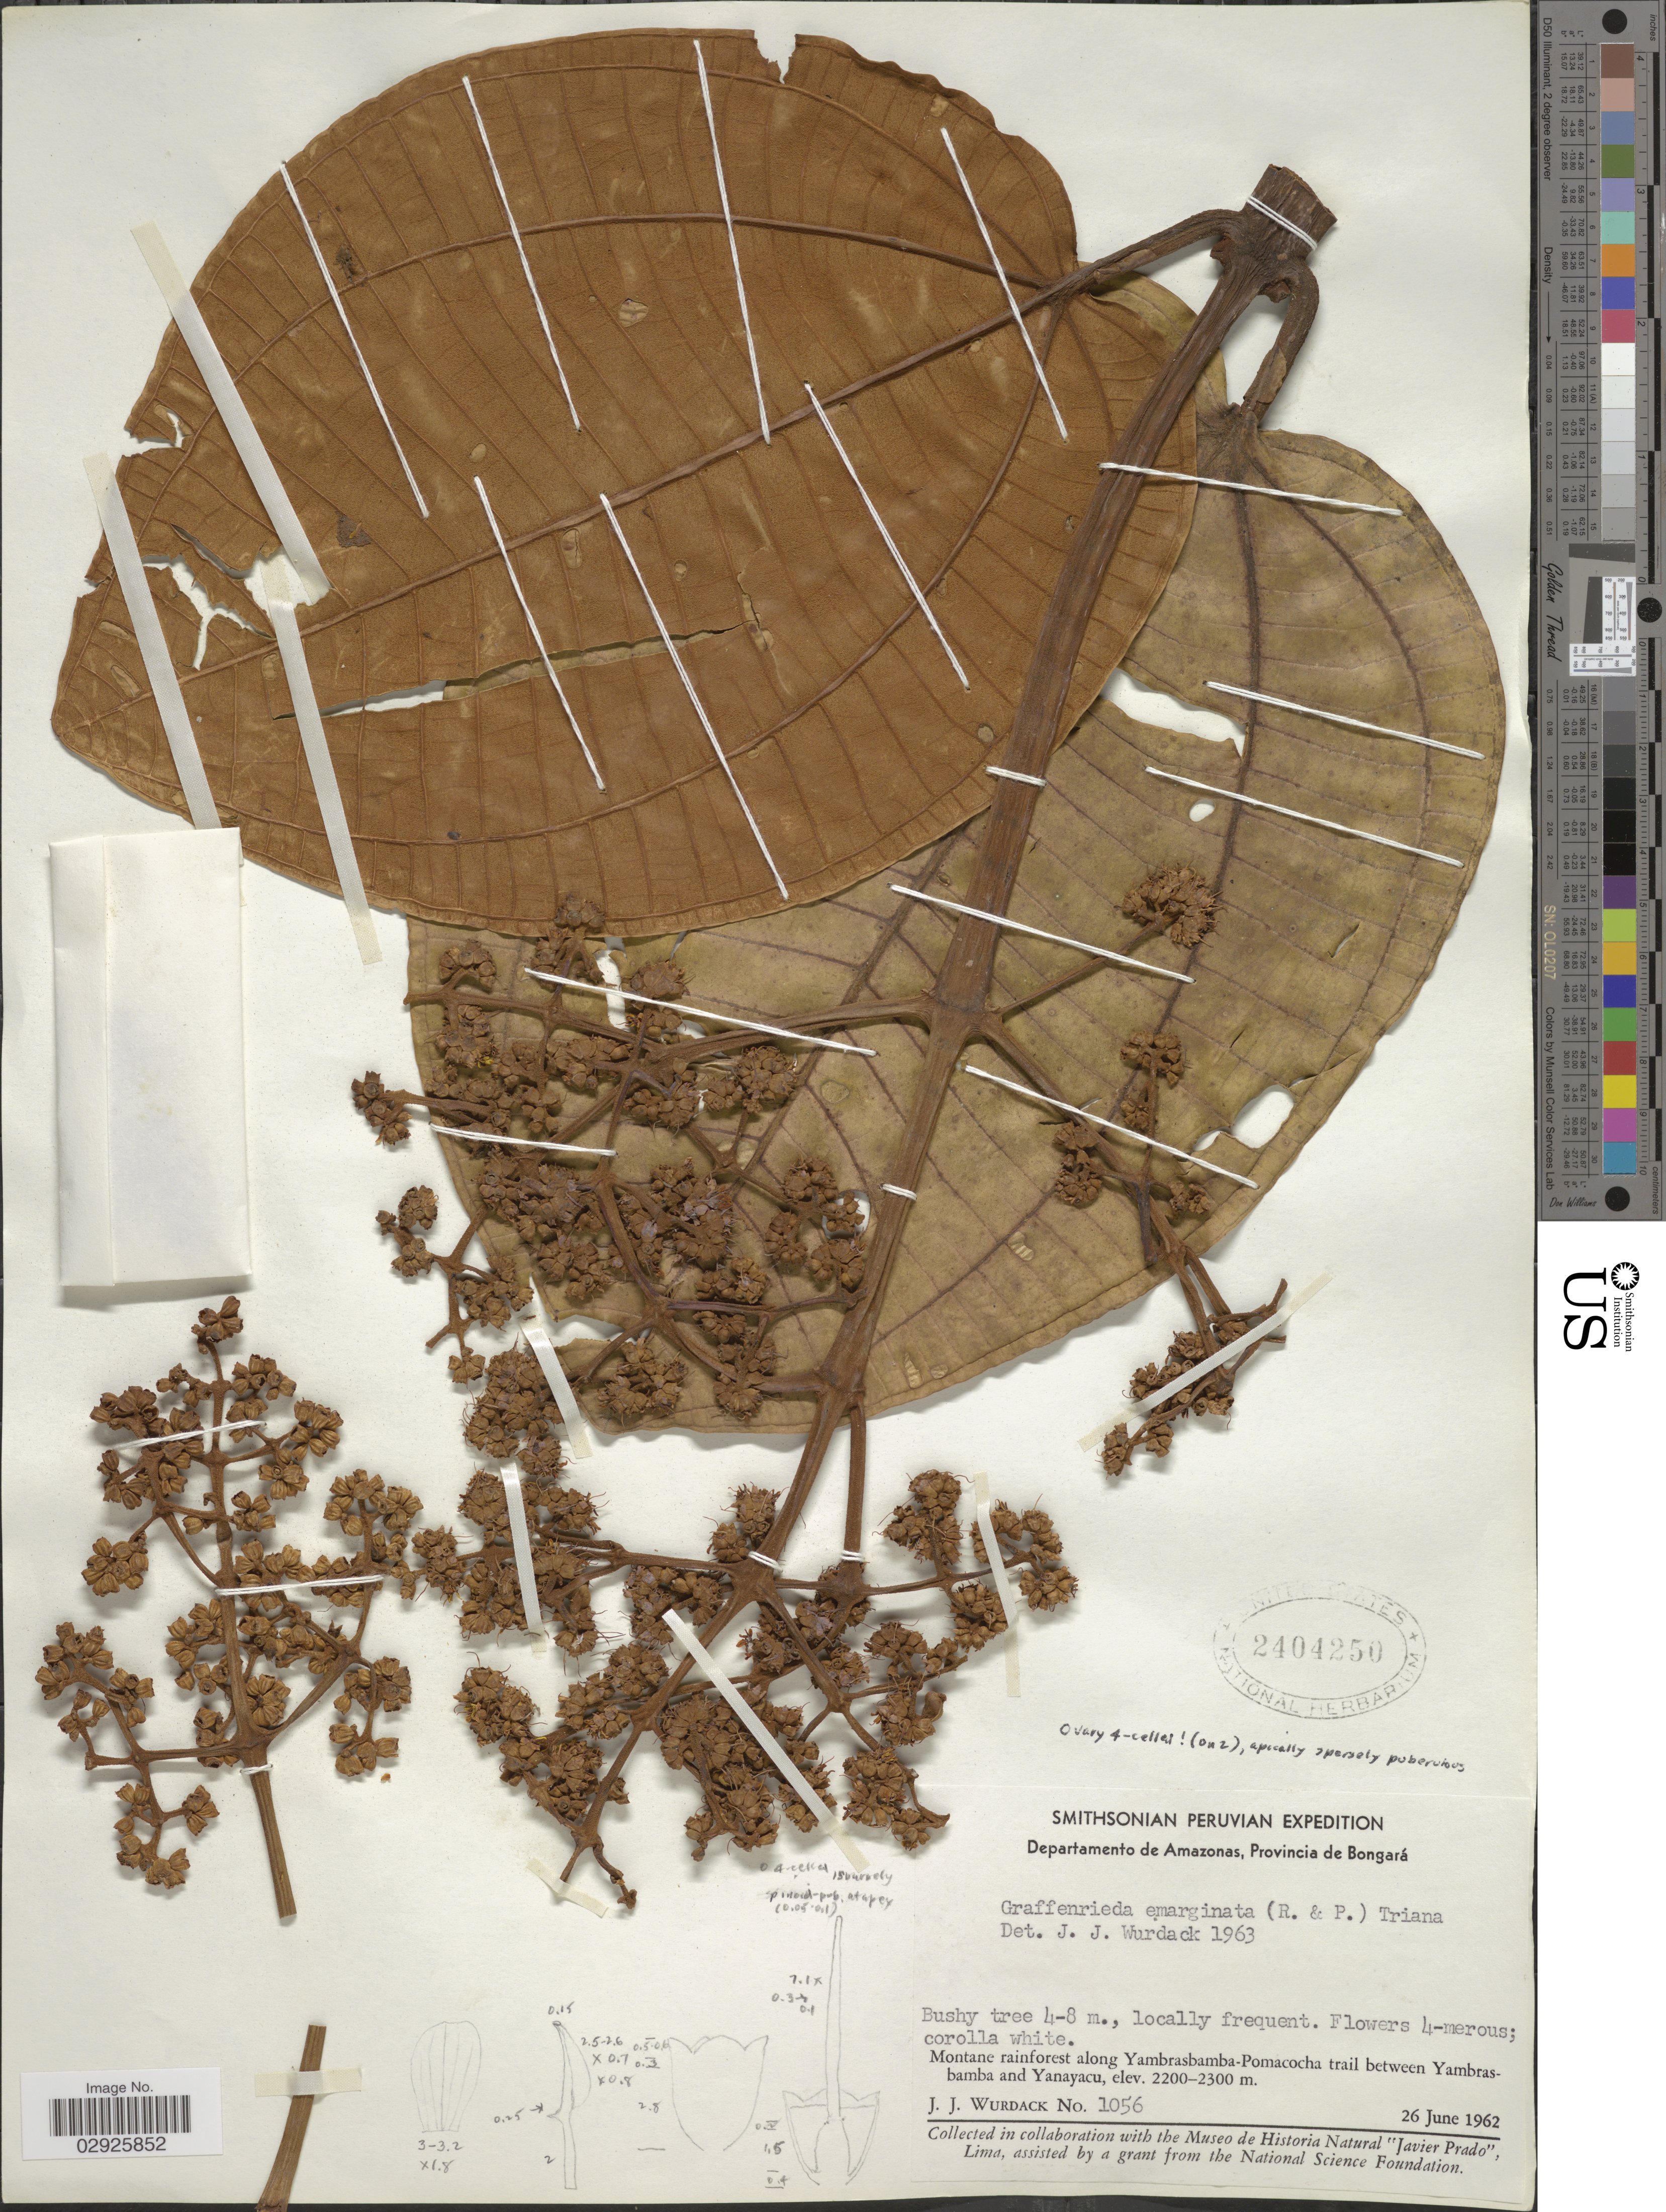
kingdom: Plantae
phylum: Tracheophyta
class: Magnoliopsida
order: Myrtales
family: Melastomataceae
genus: Graffenrieda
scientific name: Graffenrieda emarginata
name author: (Ruiz & Pav.) Triana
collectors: J. J. Wurdack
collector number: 1056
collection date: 1962-06-26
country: Peru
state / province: Amazonas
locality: Departamento de Amazonas, Provincia de Bongará. Montane rainforest along Yambrasbamba-Pomacocha trail between Yambrasbamba and Yanayacu.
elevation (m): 2200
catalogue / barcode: US 2404250